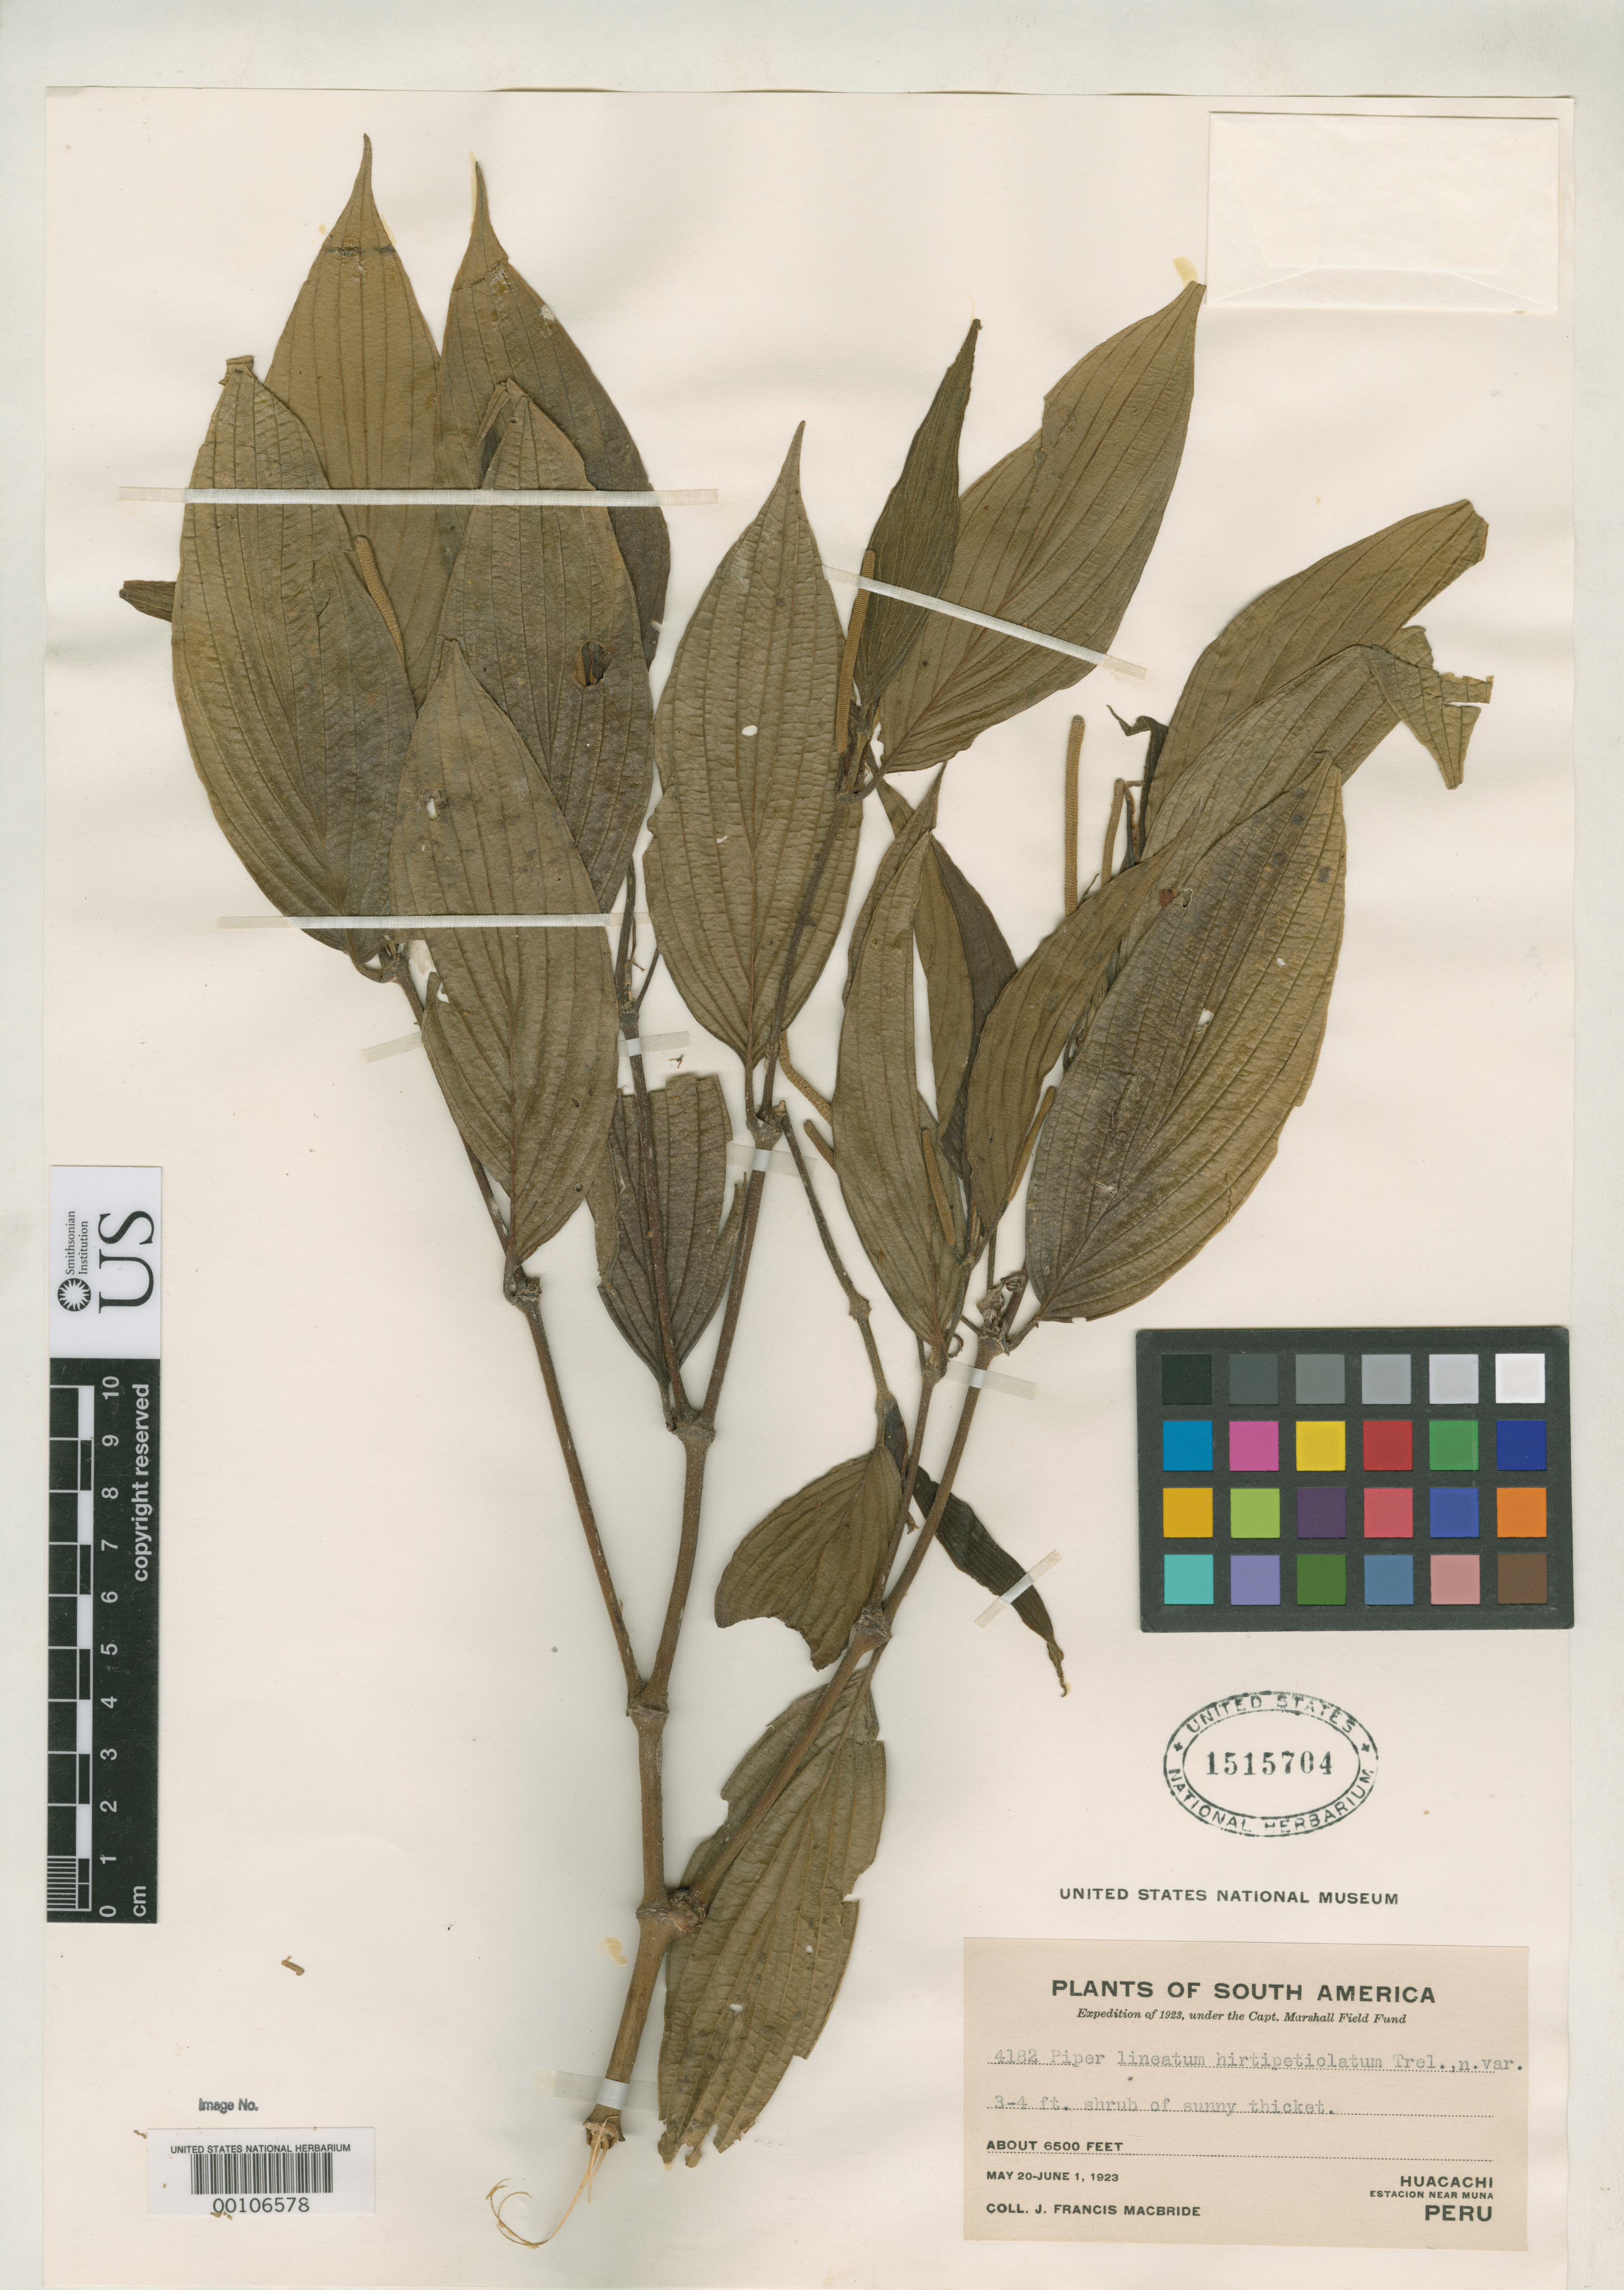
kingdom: Plantae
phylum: Tracheophyta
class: Magnoliopsida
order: Piperales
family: Piperaceae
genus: Piper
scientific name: Piper lineatum var. hirtipetiolatum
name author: Trel. in J.F. Macbr.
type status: Isotype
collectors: J. F. Macbride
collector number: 4182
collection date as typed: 20 May 1923 to 01 Jun 1923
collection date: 1923-05-20/1923-06-01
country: Peru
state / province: Huánuco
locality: Huacachi, estación [station] near Muña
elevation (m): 1981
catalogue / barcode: US 1515704